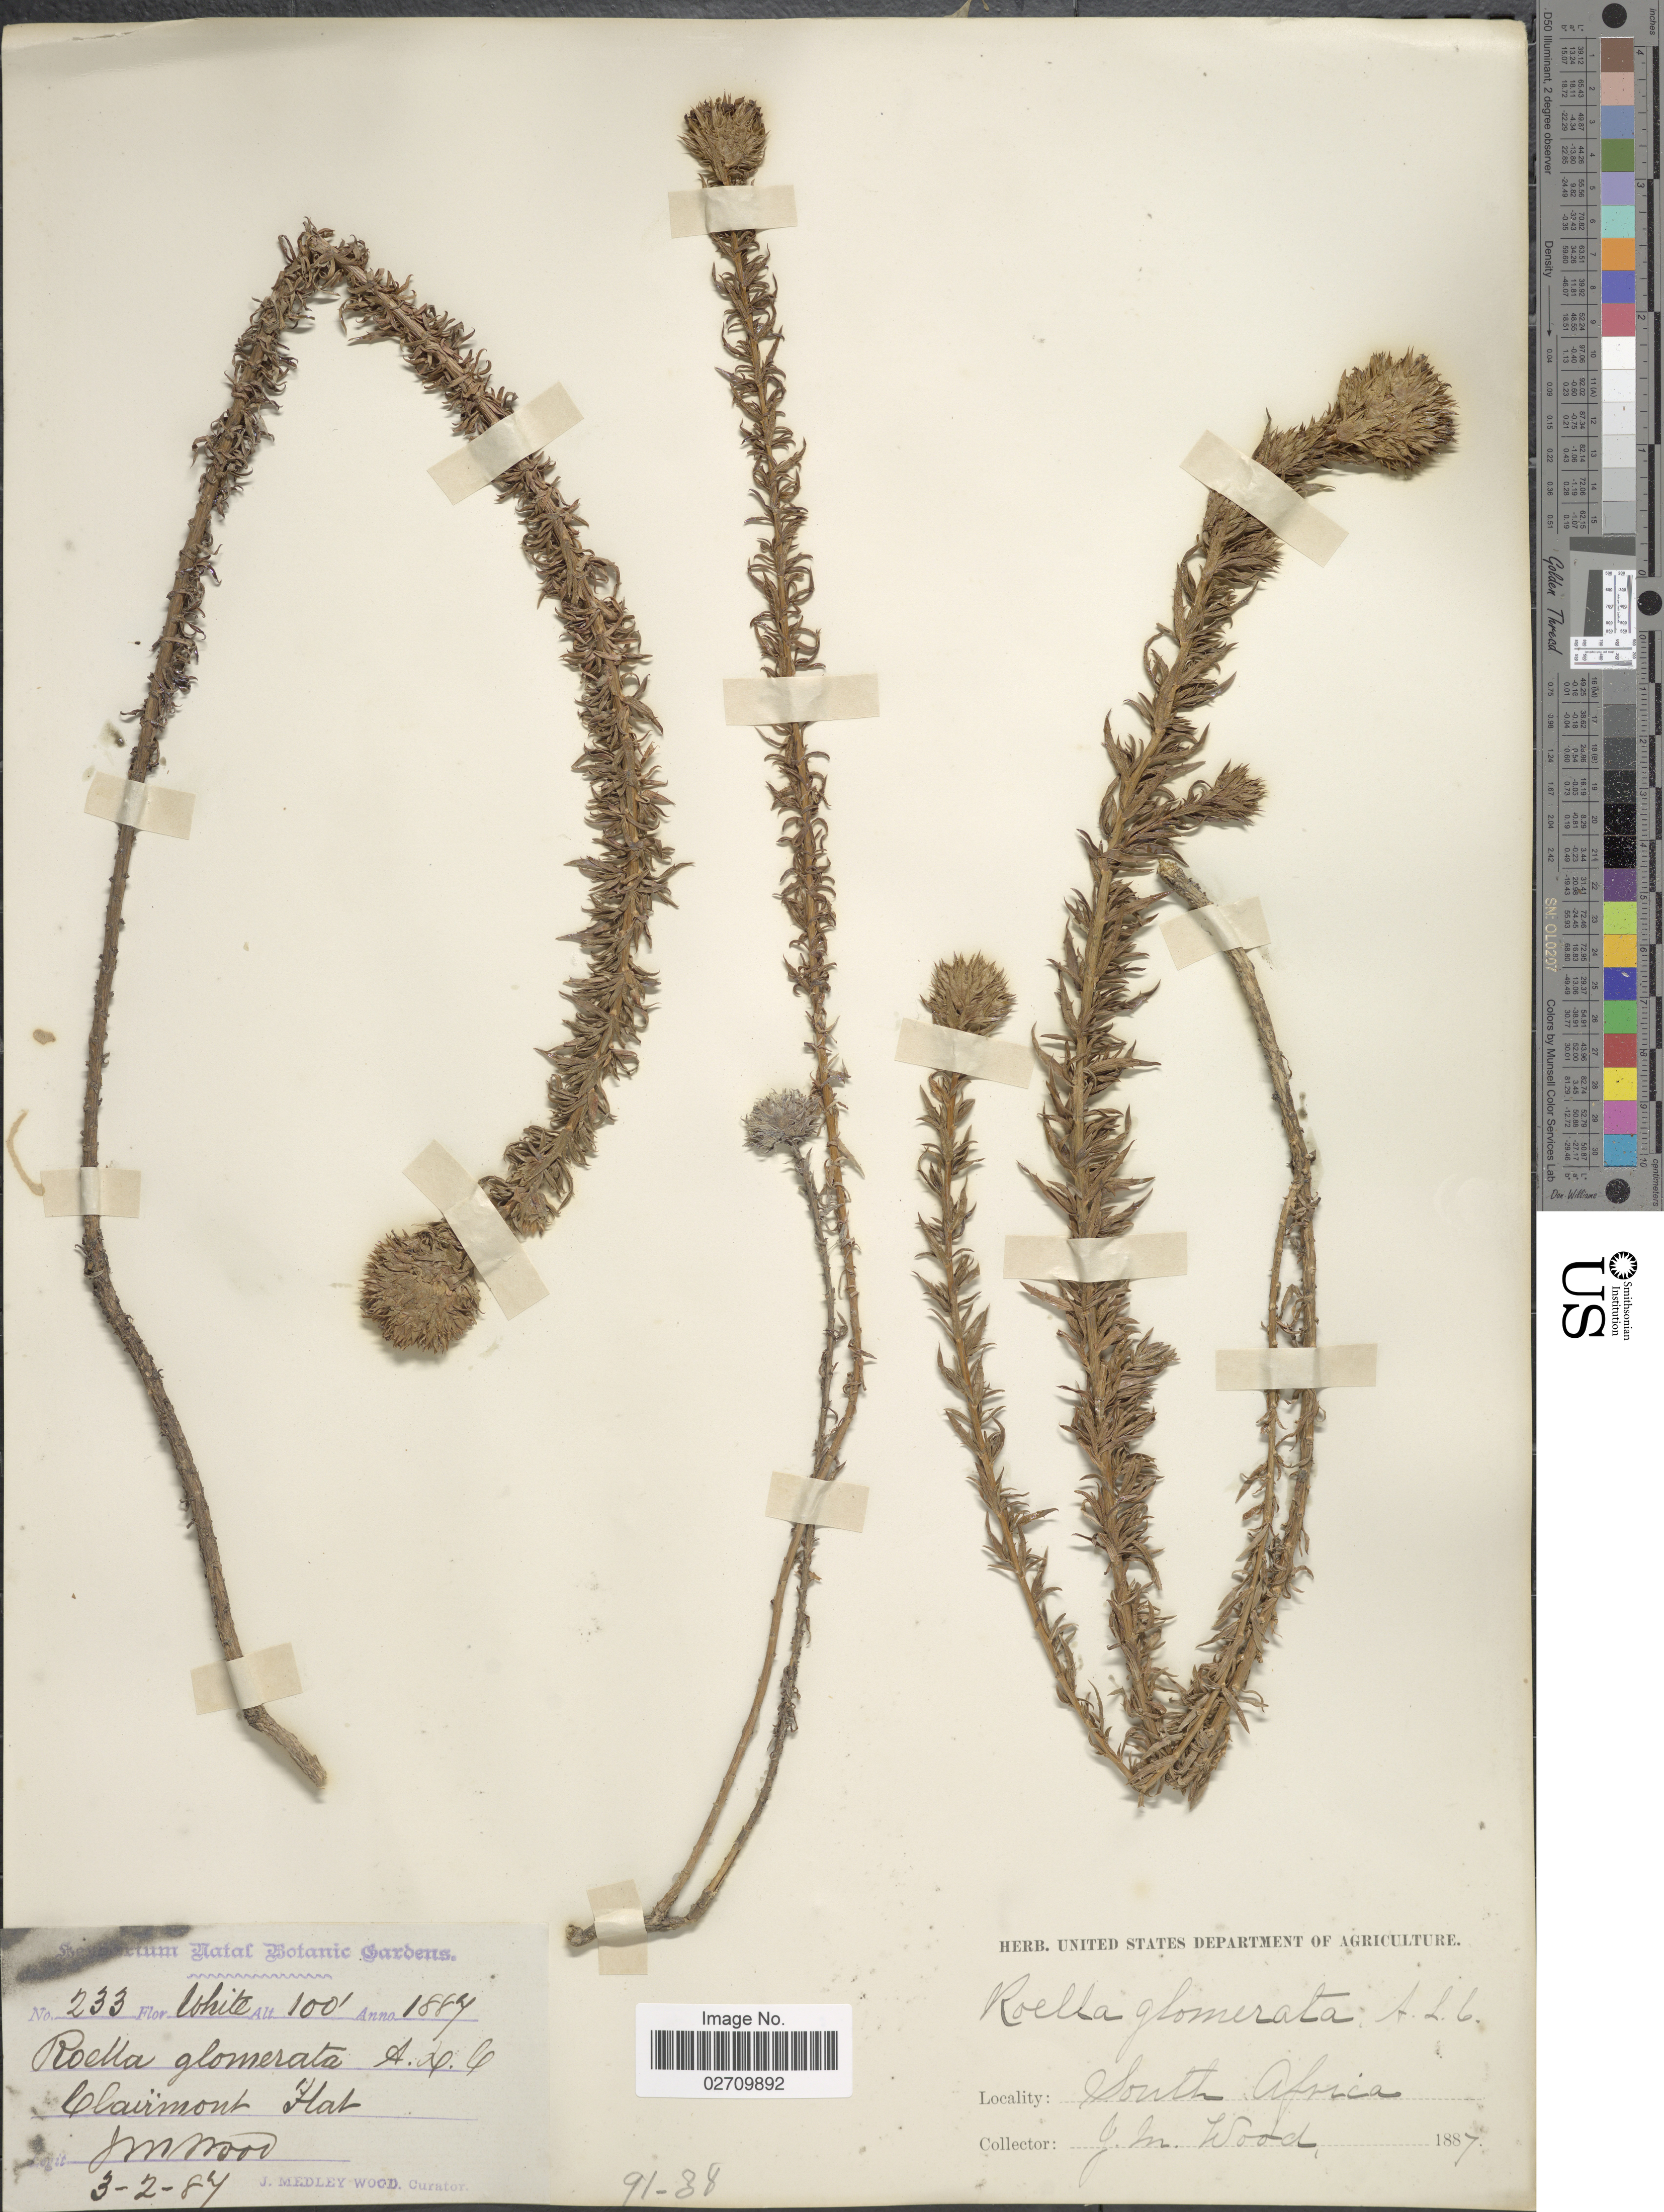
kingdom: Plantae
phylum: Tracheophyta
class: Magnoliopsida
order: Asterales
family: Campanulaceae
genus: Roella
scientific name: Roella glomerata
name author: A. DC.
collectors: J. M. Wood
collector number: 233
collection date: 1884-02-03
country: South Africa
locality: Clairmont Hat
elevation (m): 30